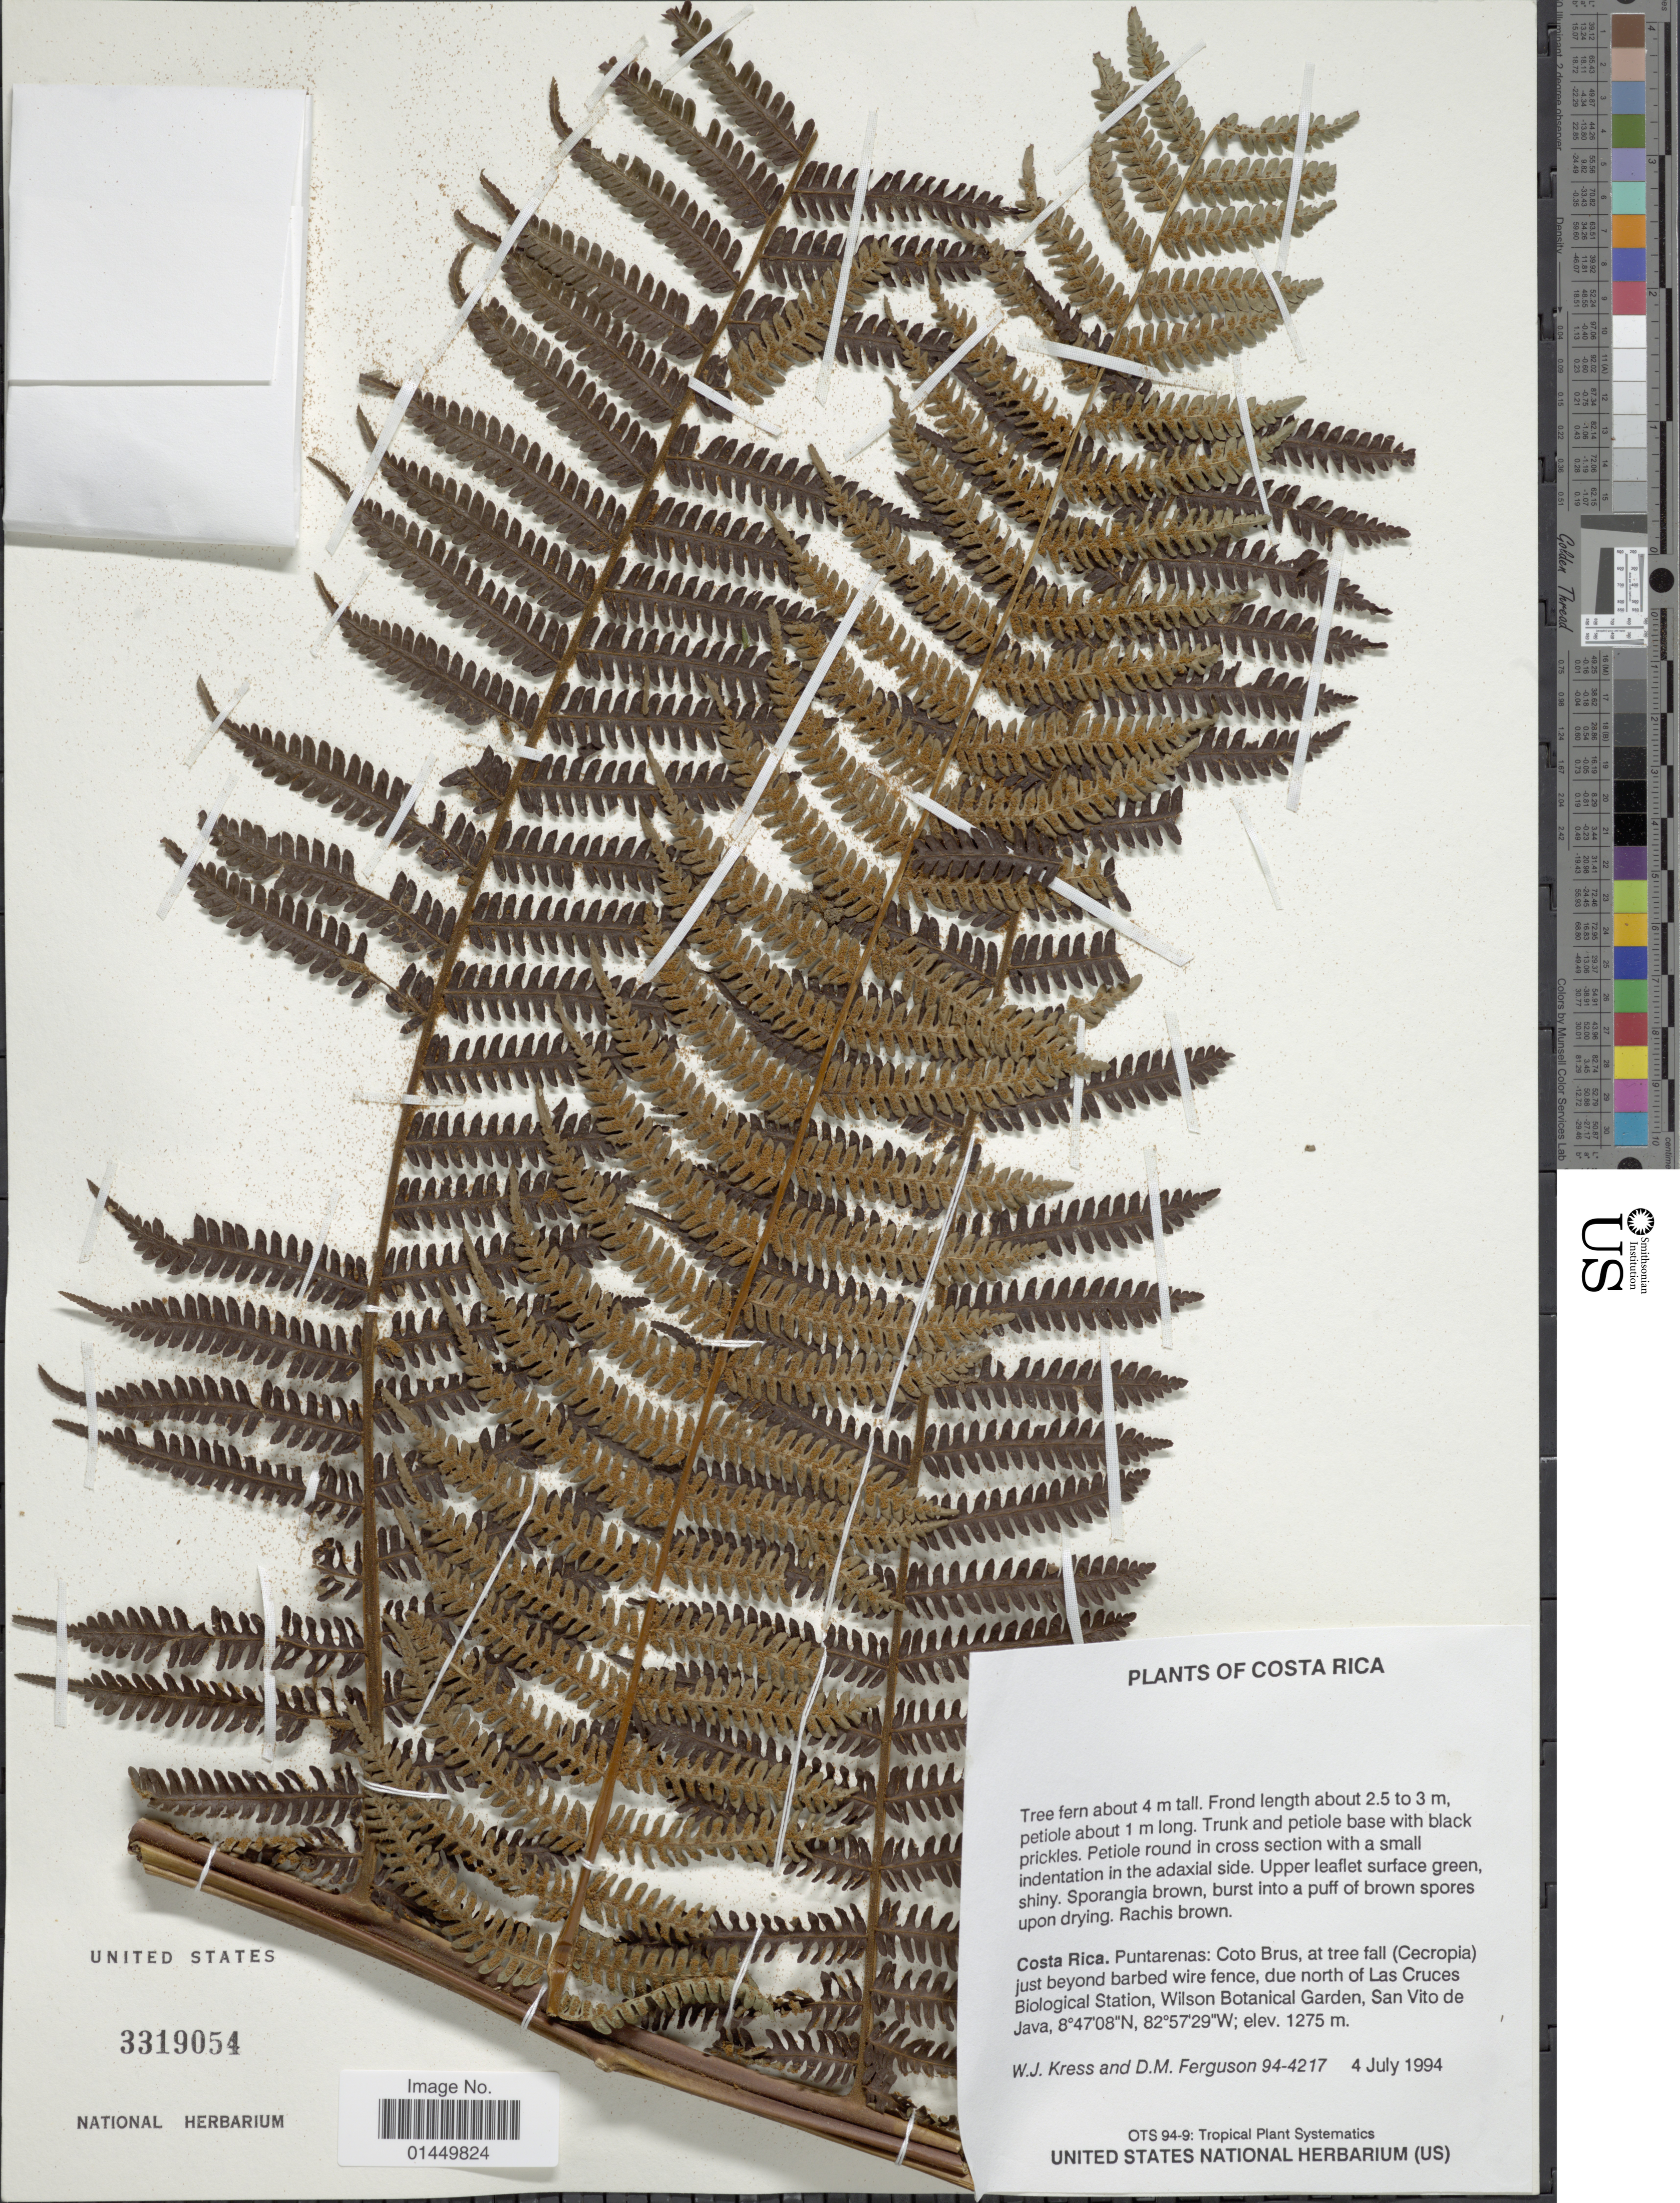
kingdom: Plantae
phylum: Tracheophyta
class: Polypodiopsida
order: Cyatheales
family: Cyatheaceae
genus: Cyathea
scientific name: Cyathea sp.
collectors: W. J. Kress & D. M. Ferguson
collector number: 94-4217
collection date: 1994-07-04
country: Costa Rica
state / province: Puntarenas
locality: Puntarenas: Coto Brus, at tree fall, just beyond barbed wire fence, due north of Las Cruces Biological Station, Wilcon Botanical Garden, San Vito de Java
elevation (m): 1275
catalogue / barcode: US 3319054